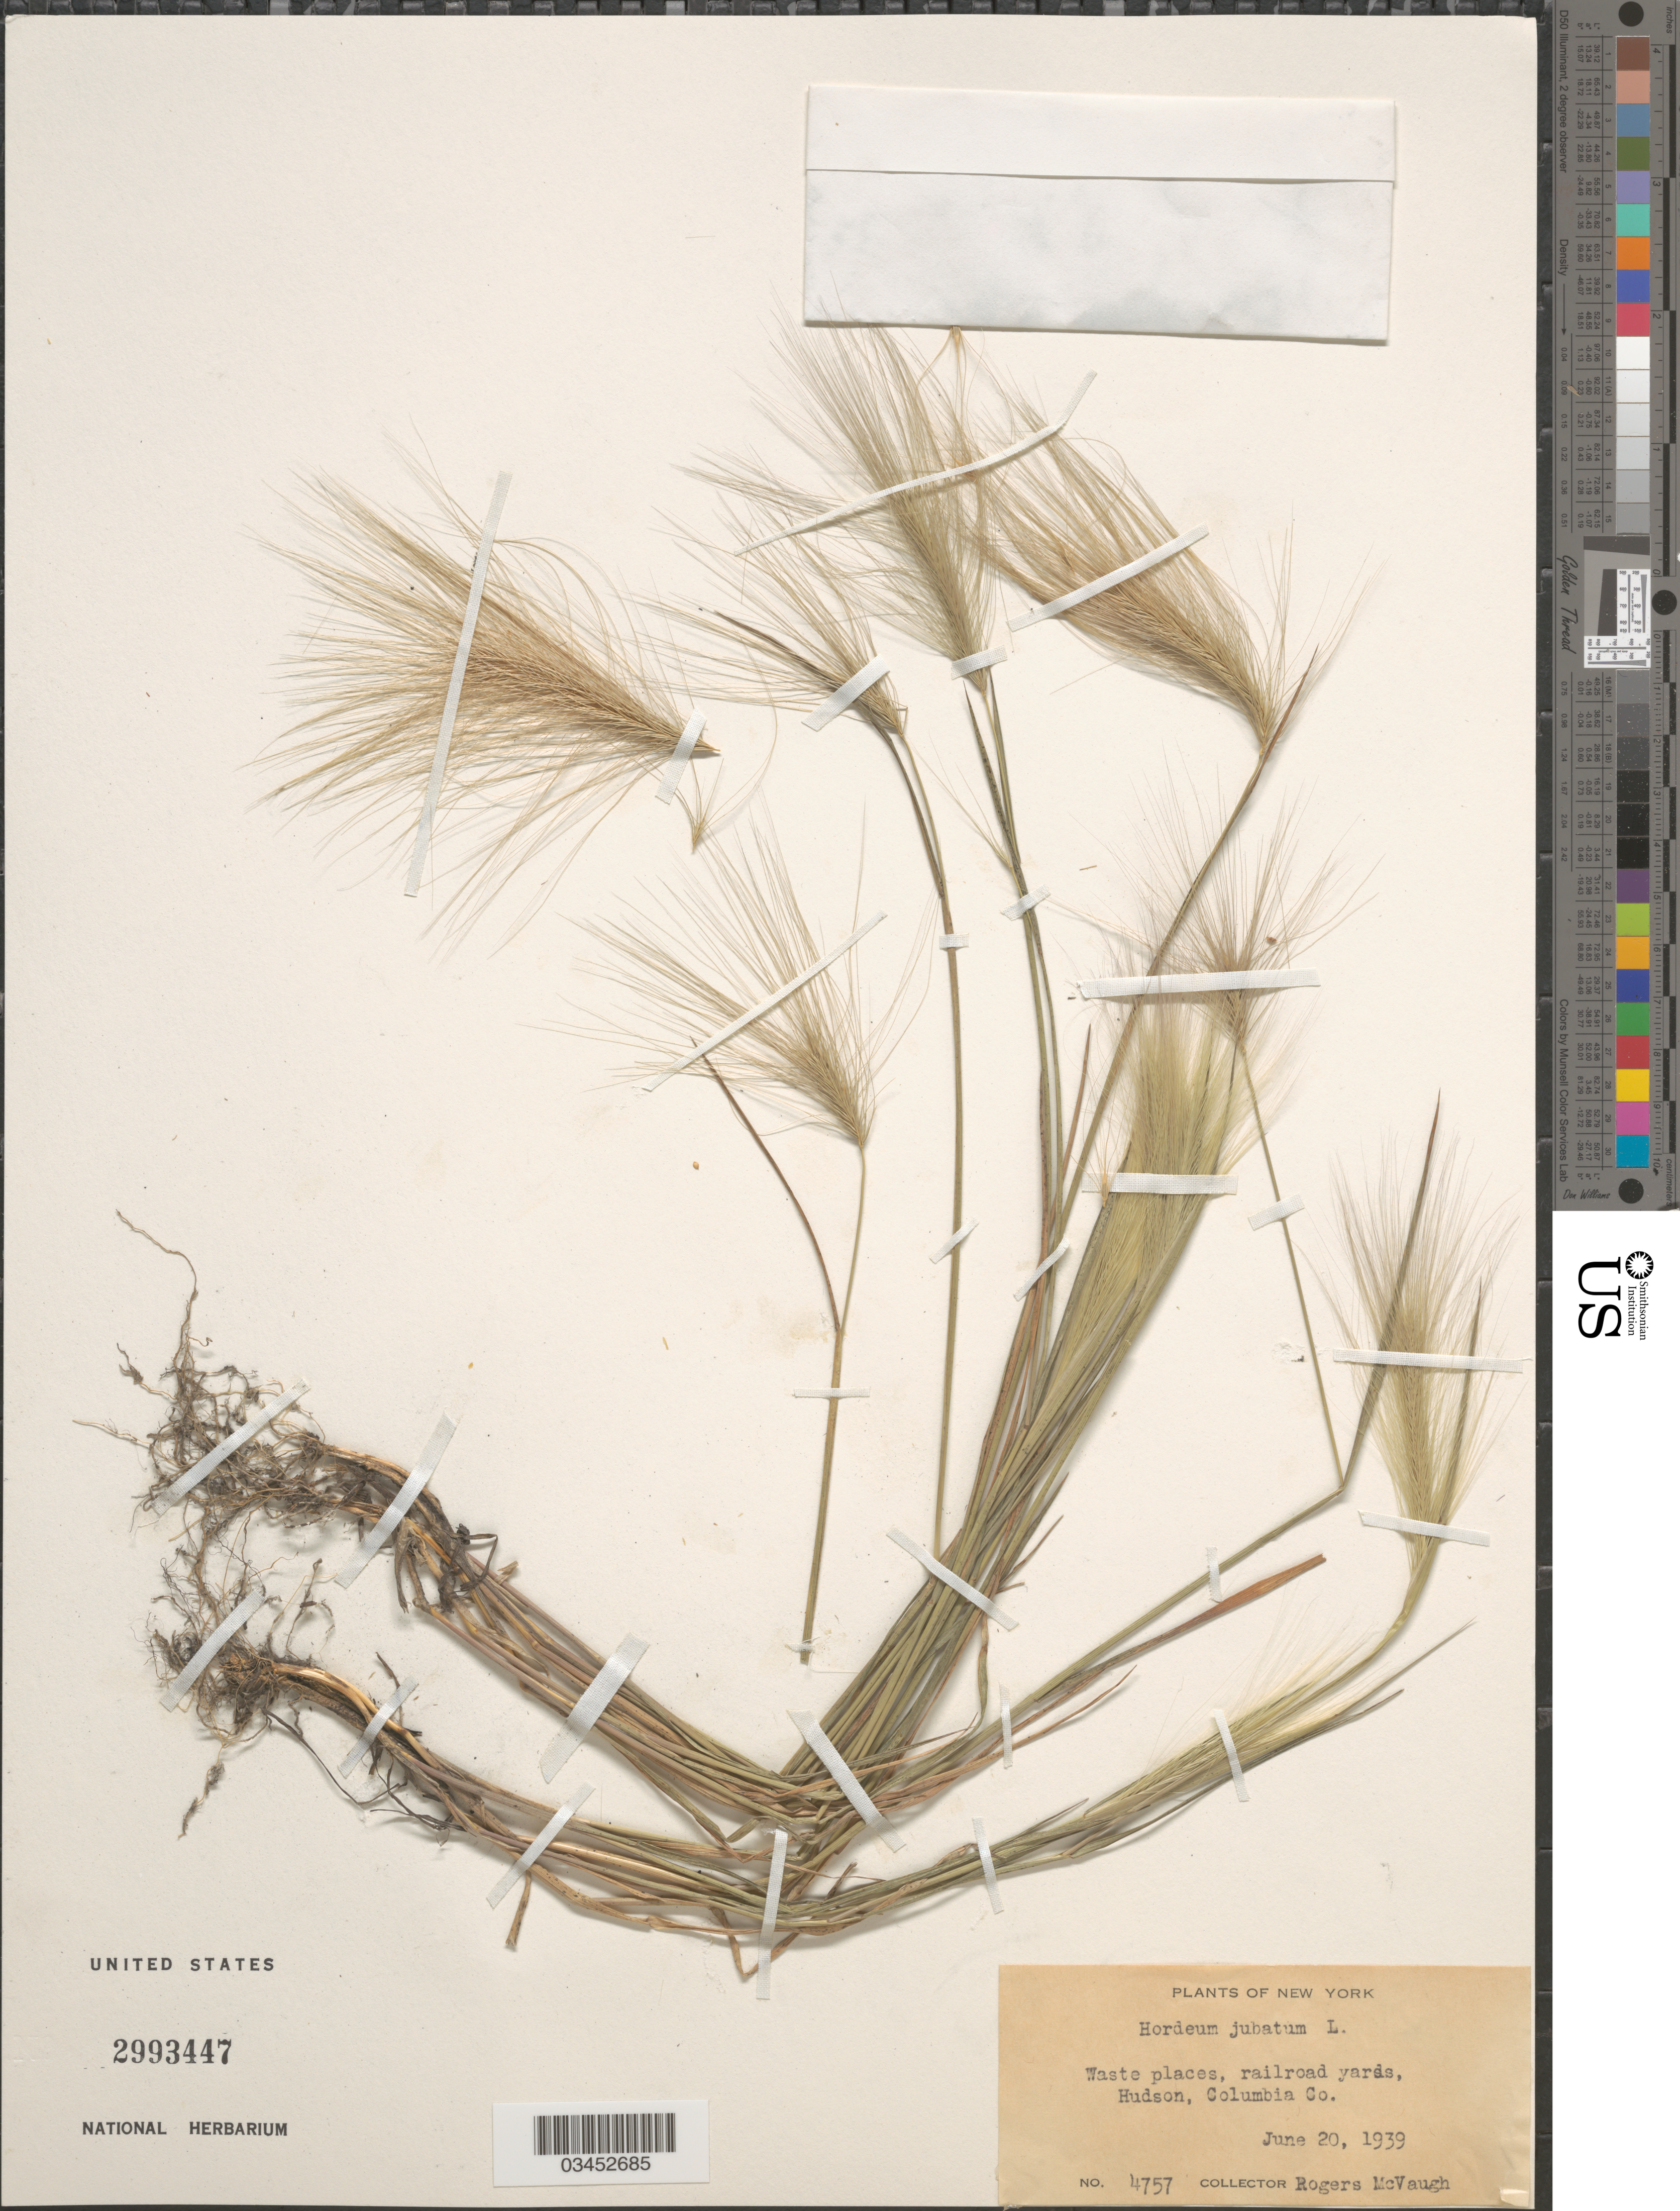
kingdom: Plantae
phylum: Tracheophyta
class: Liliopsida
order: Poales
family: Poaceae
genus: Hordeum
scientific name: Hordeum jubatum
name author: L.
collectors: R. McVaugh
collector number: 4757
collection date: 1939-06-20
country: United States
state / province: New York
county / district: Columbia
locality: Waste places, railroad yards, Hudson, Columbia Co.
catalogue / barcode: US 2993447